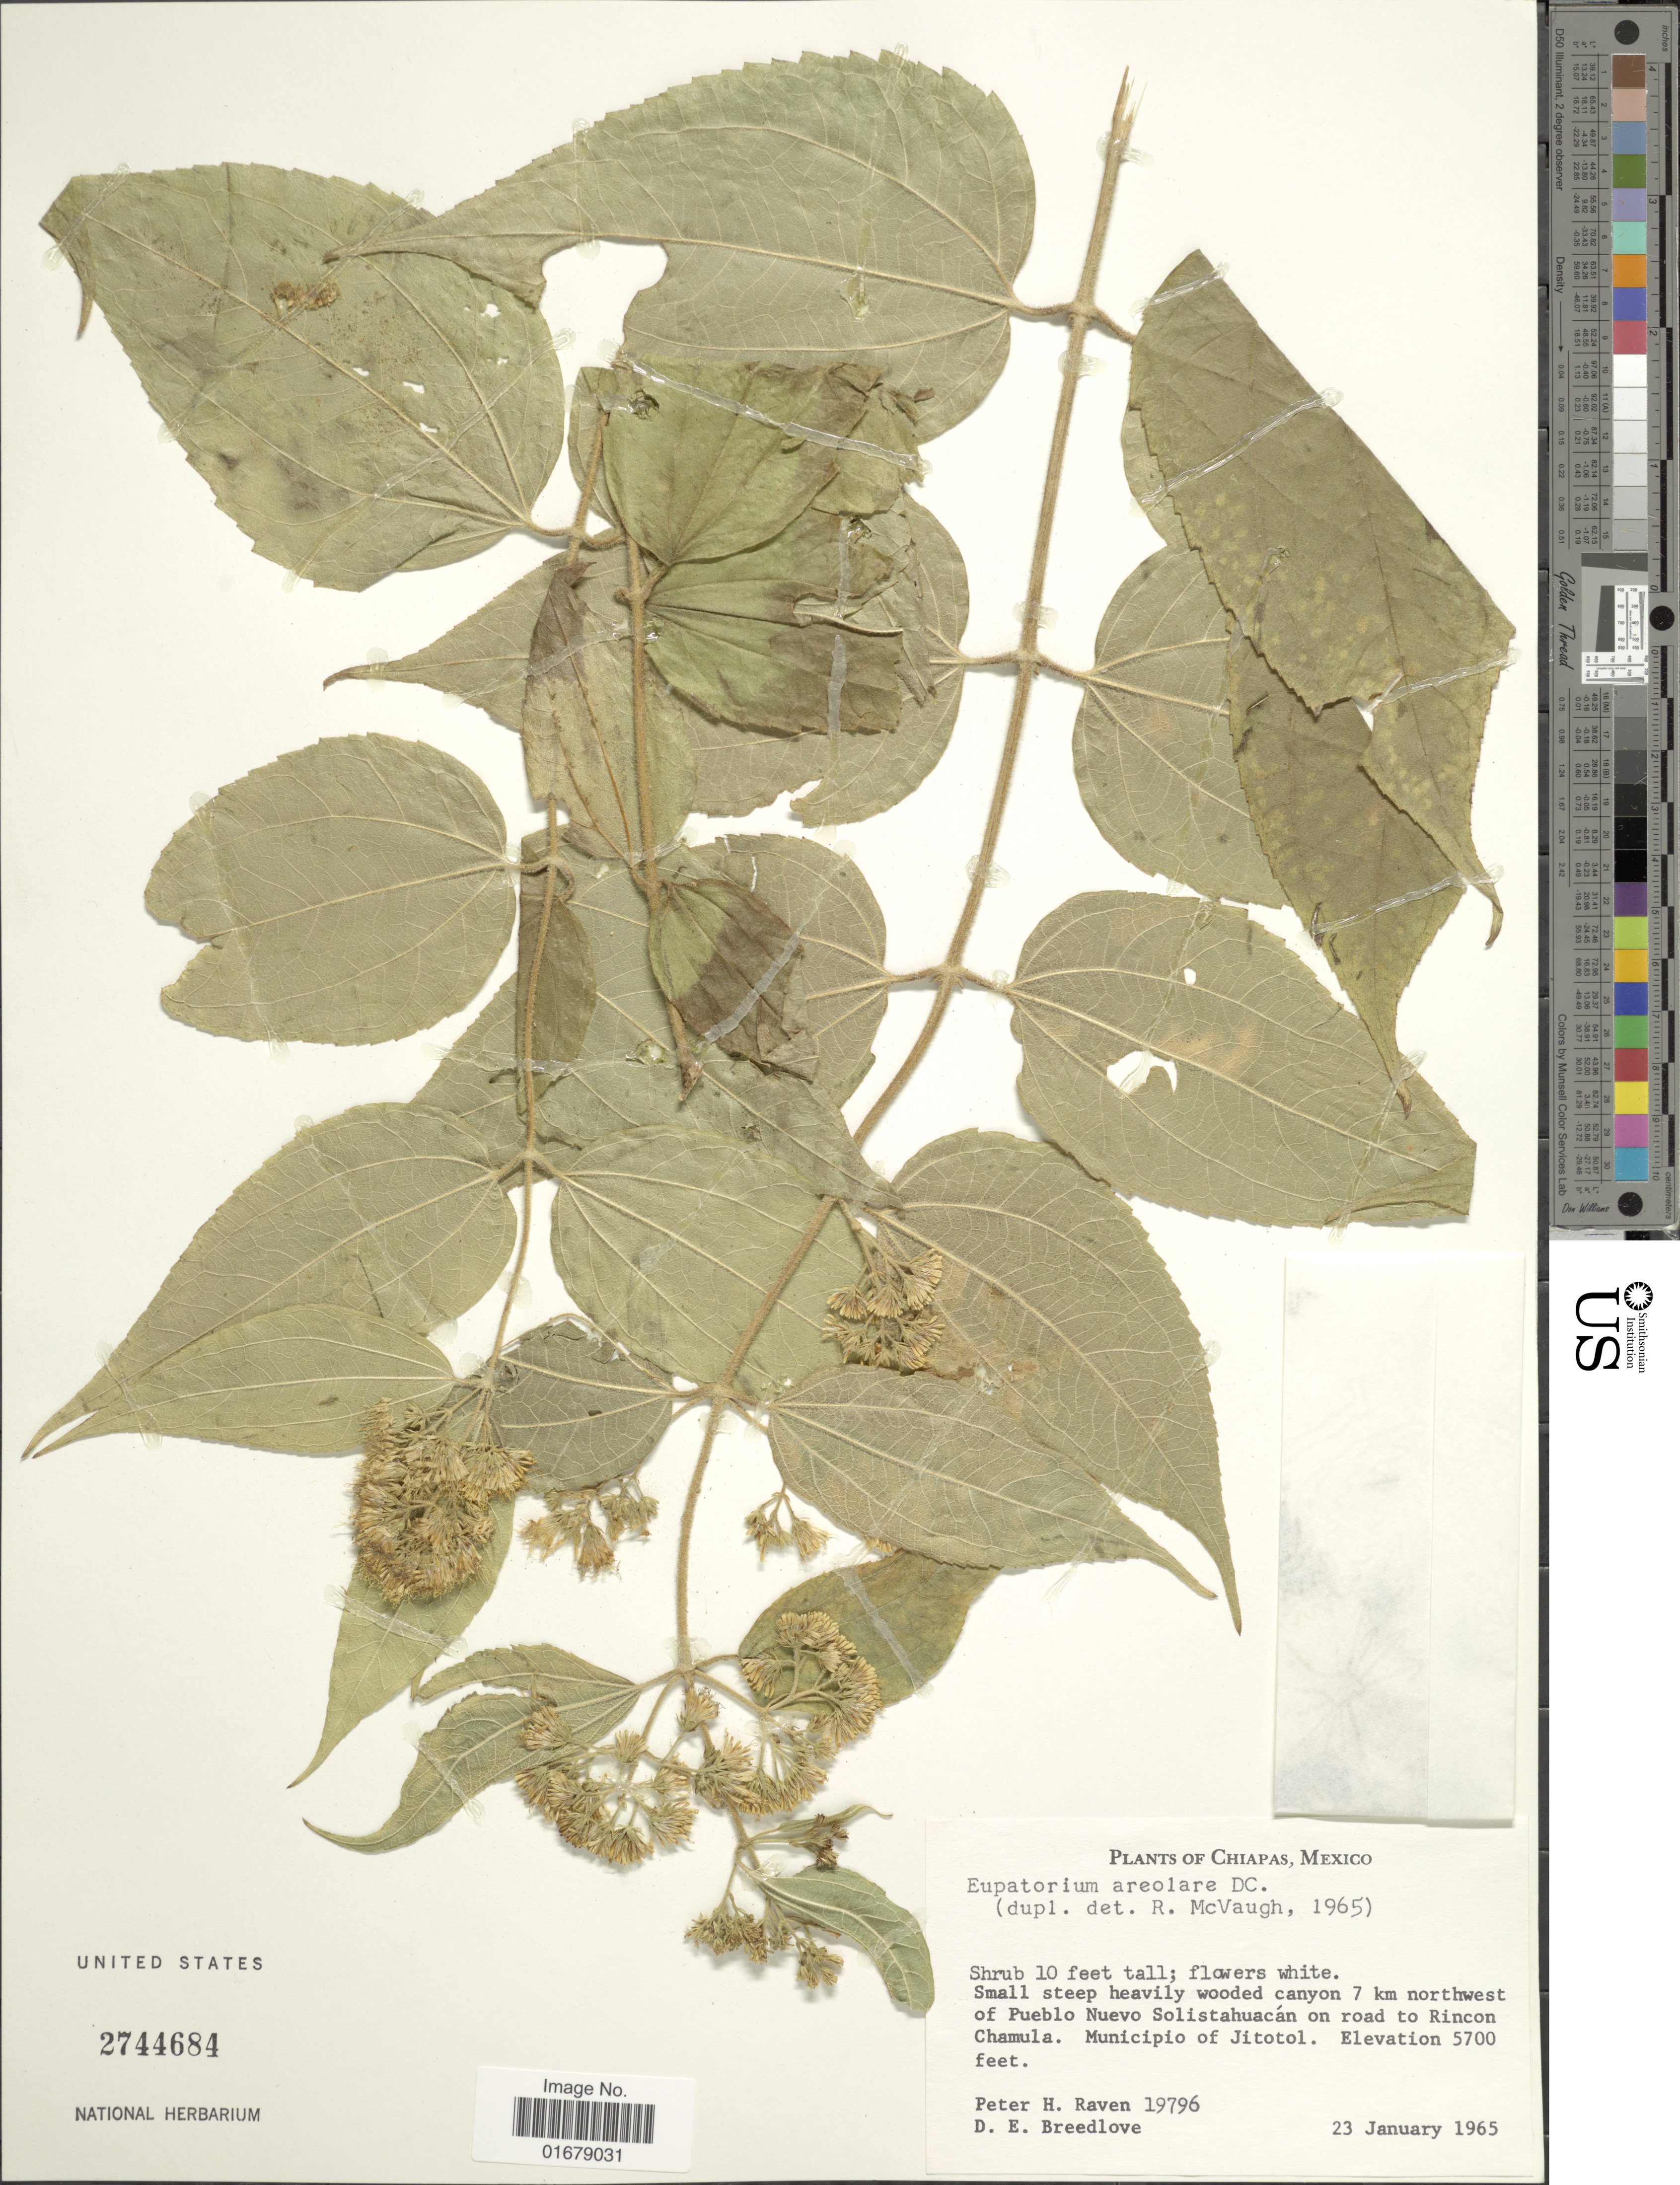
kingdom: Plantae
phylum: Tracheophyta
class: Magnoliopsida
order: Asterales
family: Asteraceae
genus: Piptothrix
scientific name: Piptothrix areolaris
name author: (DC.) R.M. King & H. Rob.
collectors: P. Raven & D. E. Breedlove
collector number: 19796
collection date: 1965-01-23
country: Mexico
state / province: Chiapas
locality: Chiapas, Mexico. Small steep heavily wooded canyon 7 km northwest of Pueblo Nuevo Solistahuacan on road to Rincon Chamula. Municipio of Jitotol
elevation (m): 1737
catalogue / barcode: US 2744684